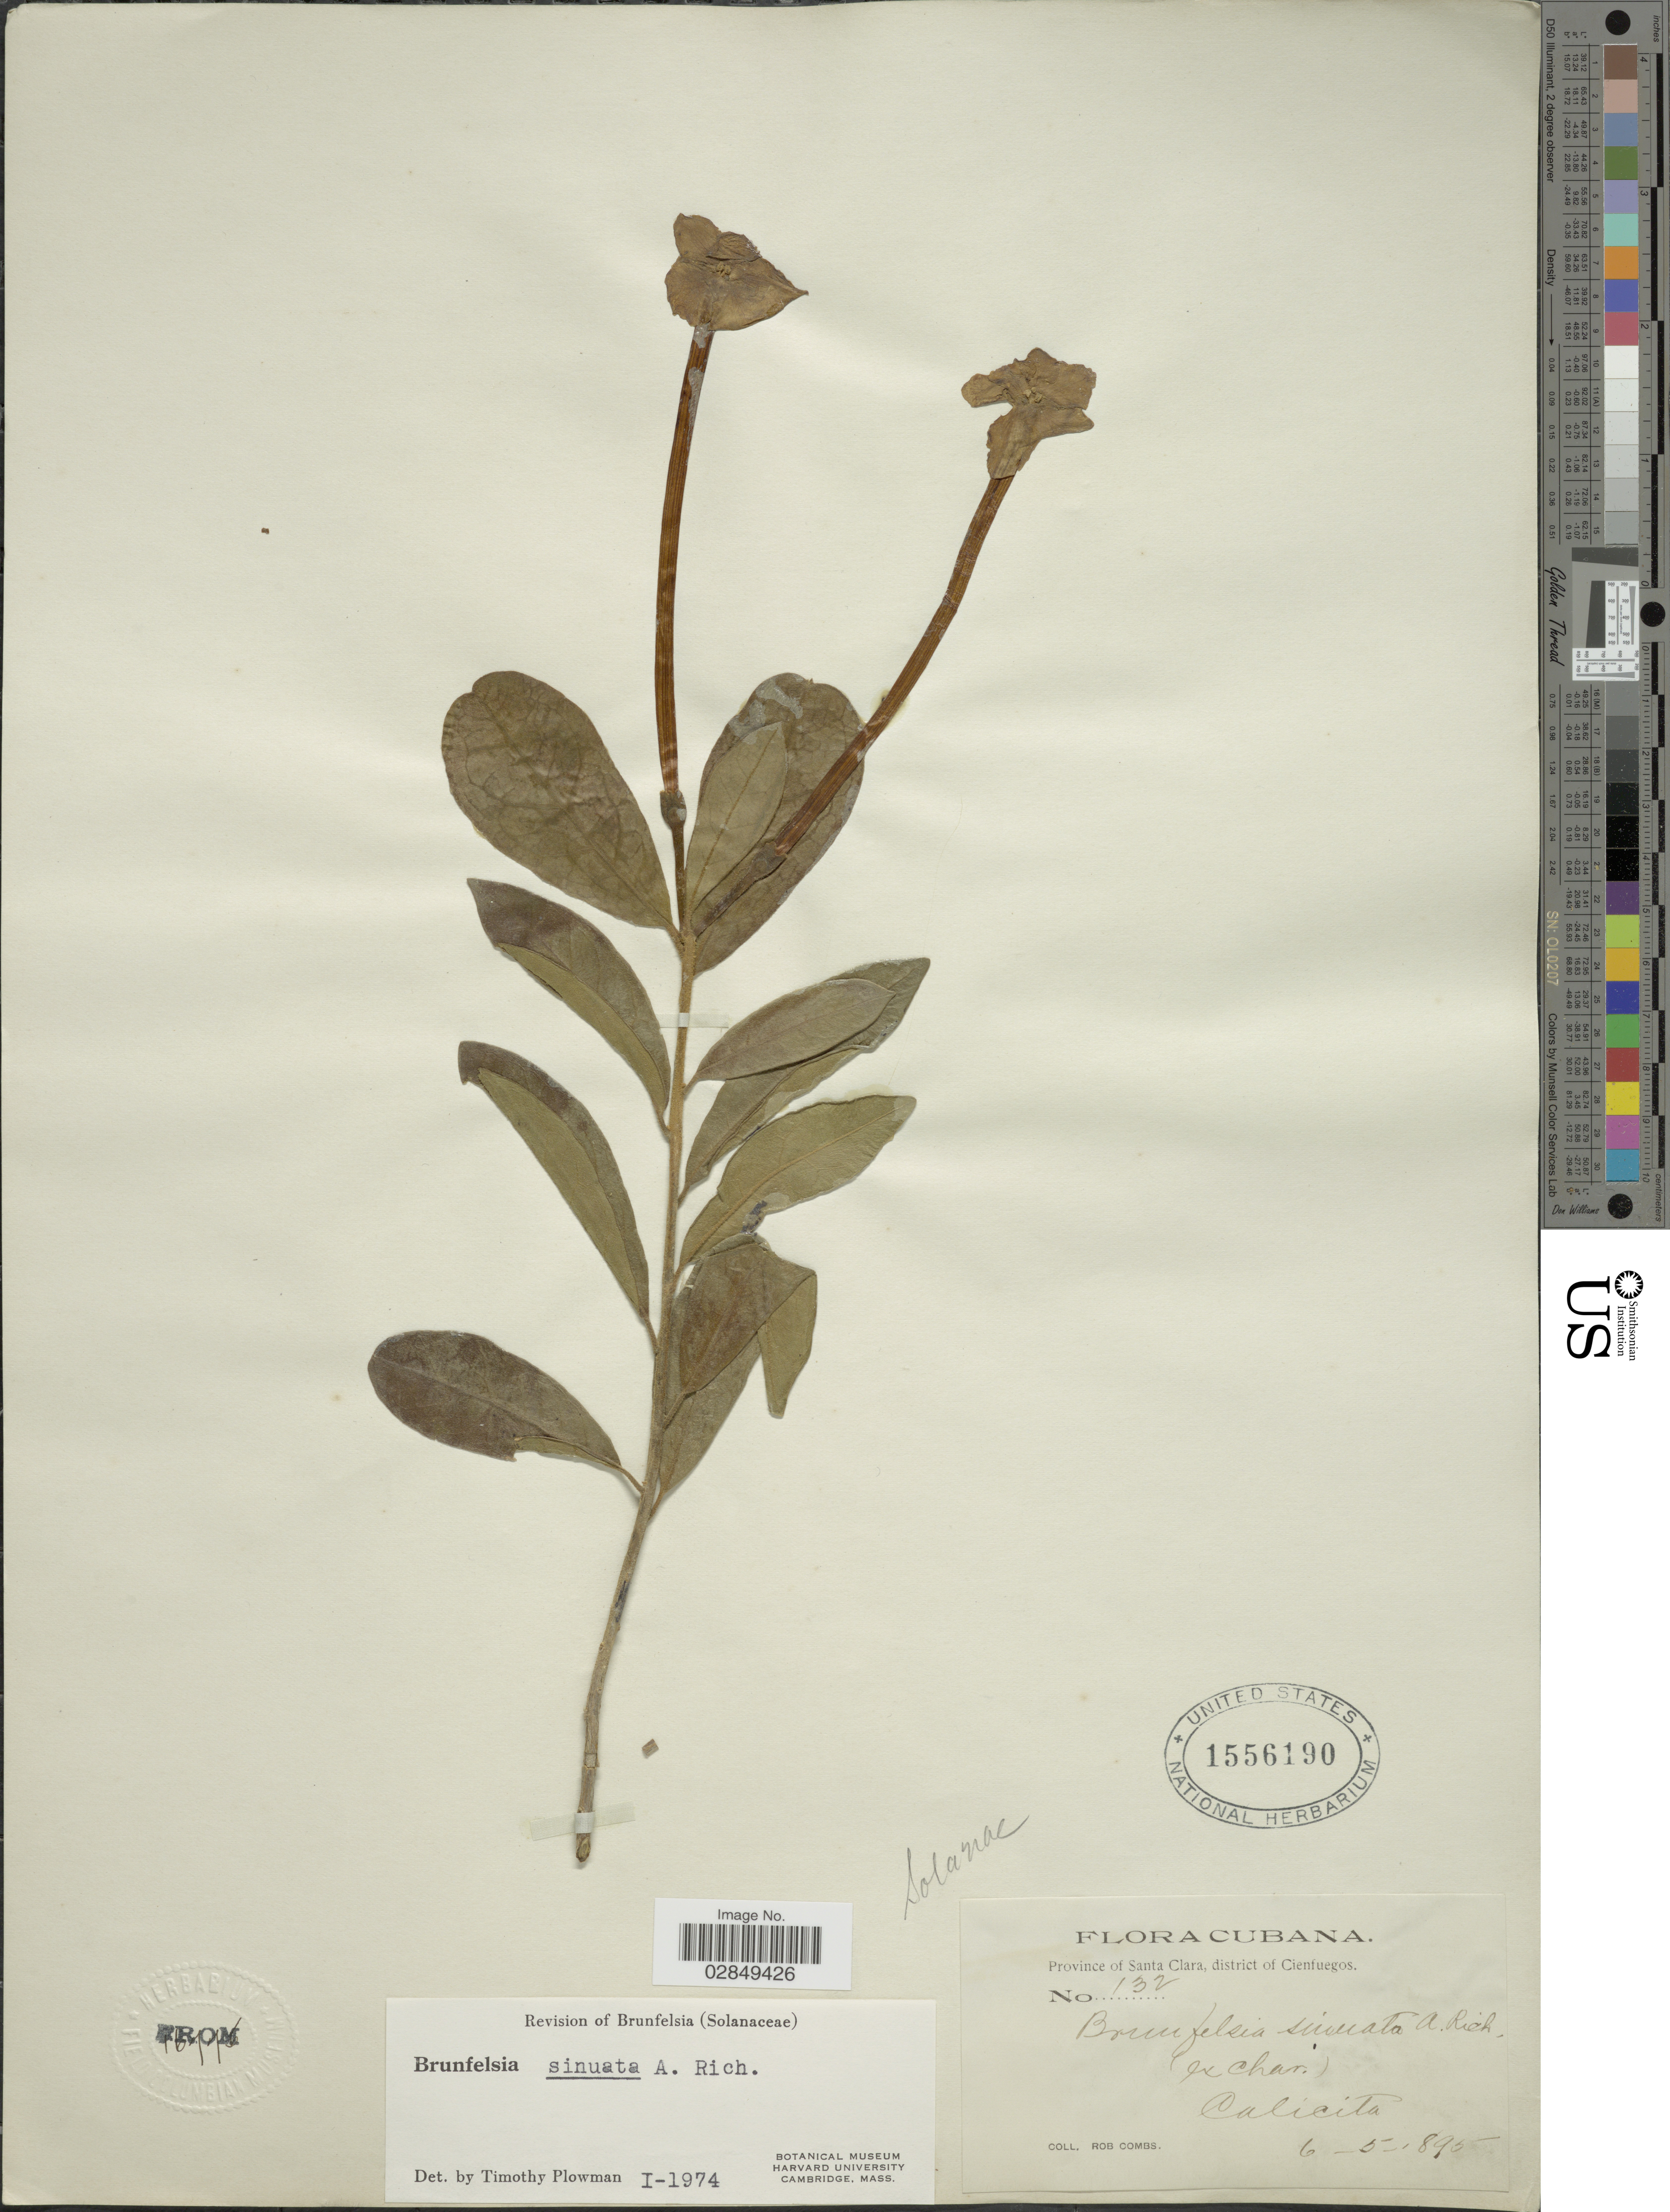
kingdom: Plantae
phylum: Tracheophyta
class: Magnoliopsida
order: Solanales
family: Solanaceae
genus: Brunfelsia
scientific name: Brunfelsia sinuata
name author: A. Rich.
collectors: R. Combs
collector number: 132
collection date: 1895-05-06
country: Cuba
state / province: Las Villas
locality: Santa Clara, district of Cienfuegos. Calicita.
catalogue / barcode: US 1556190